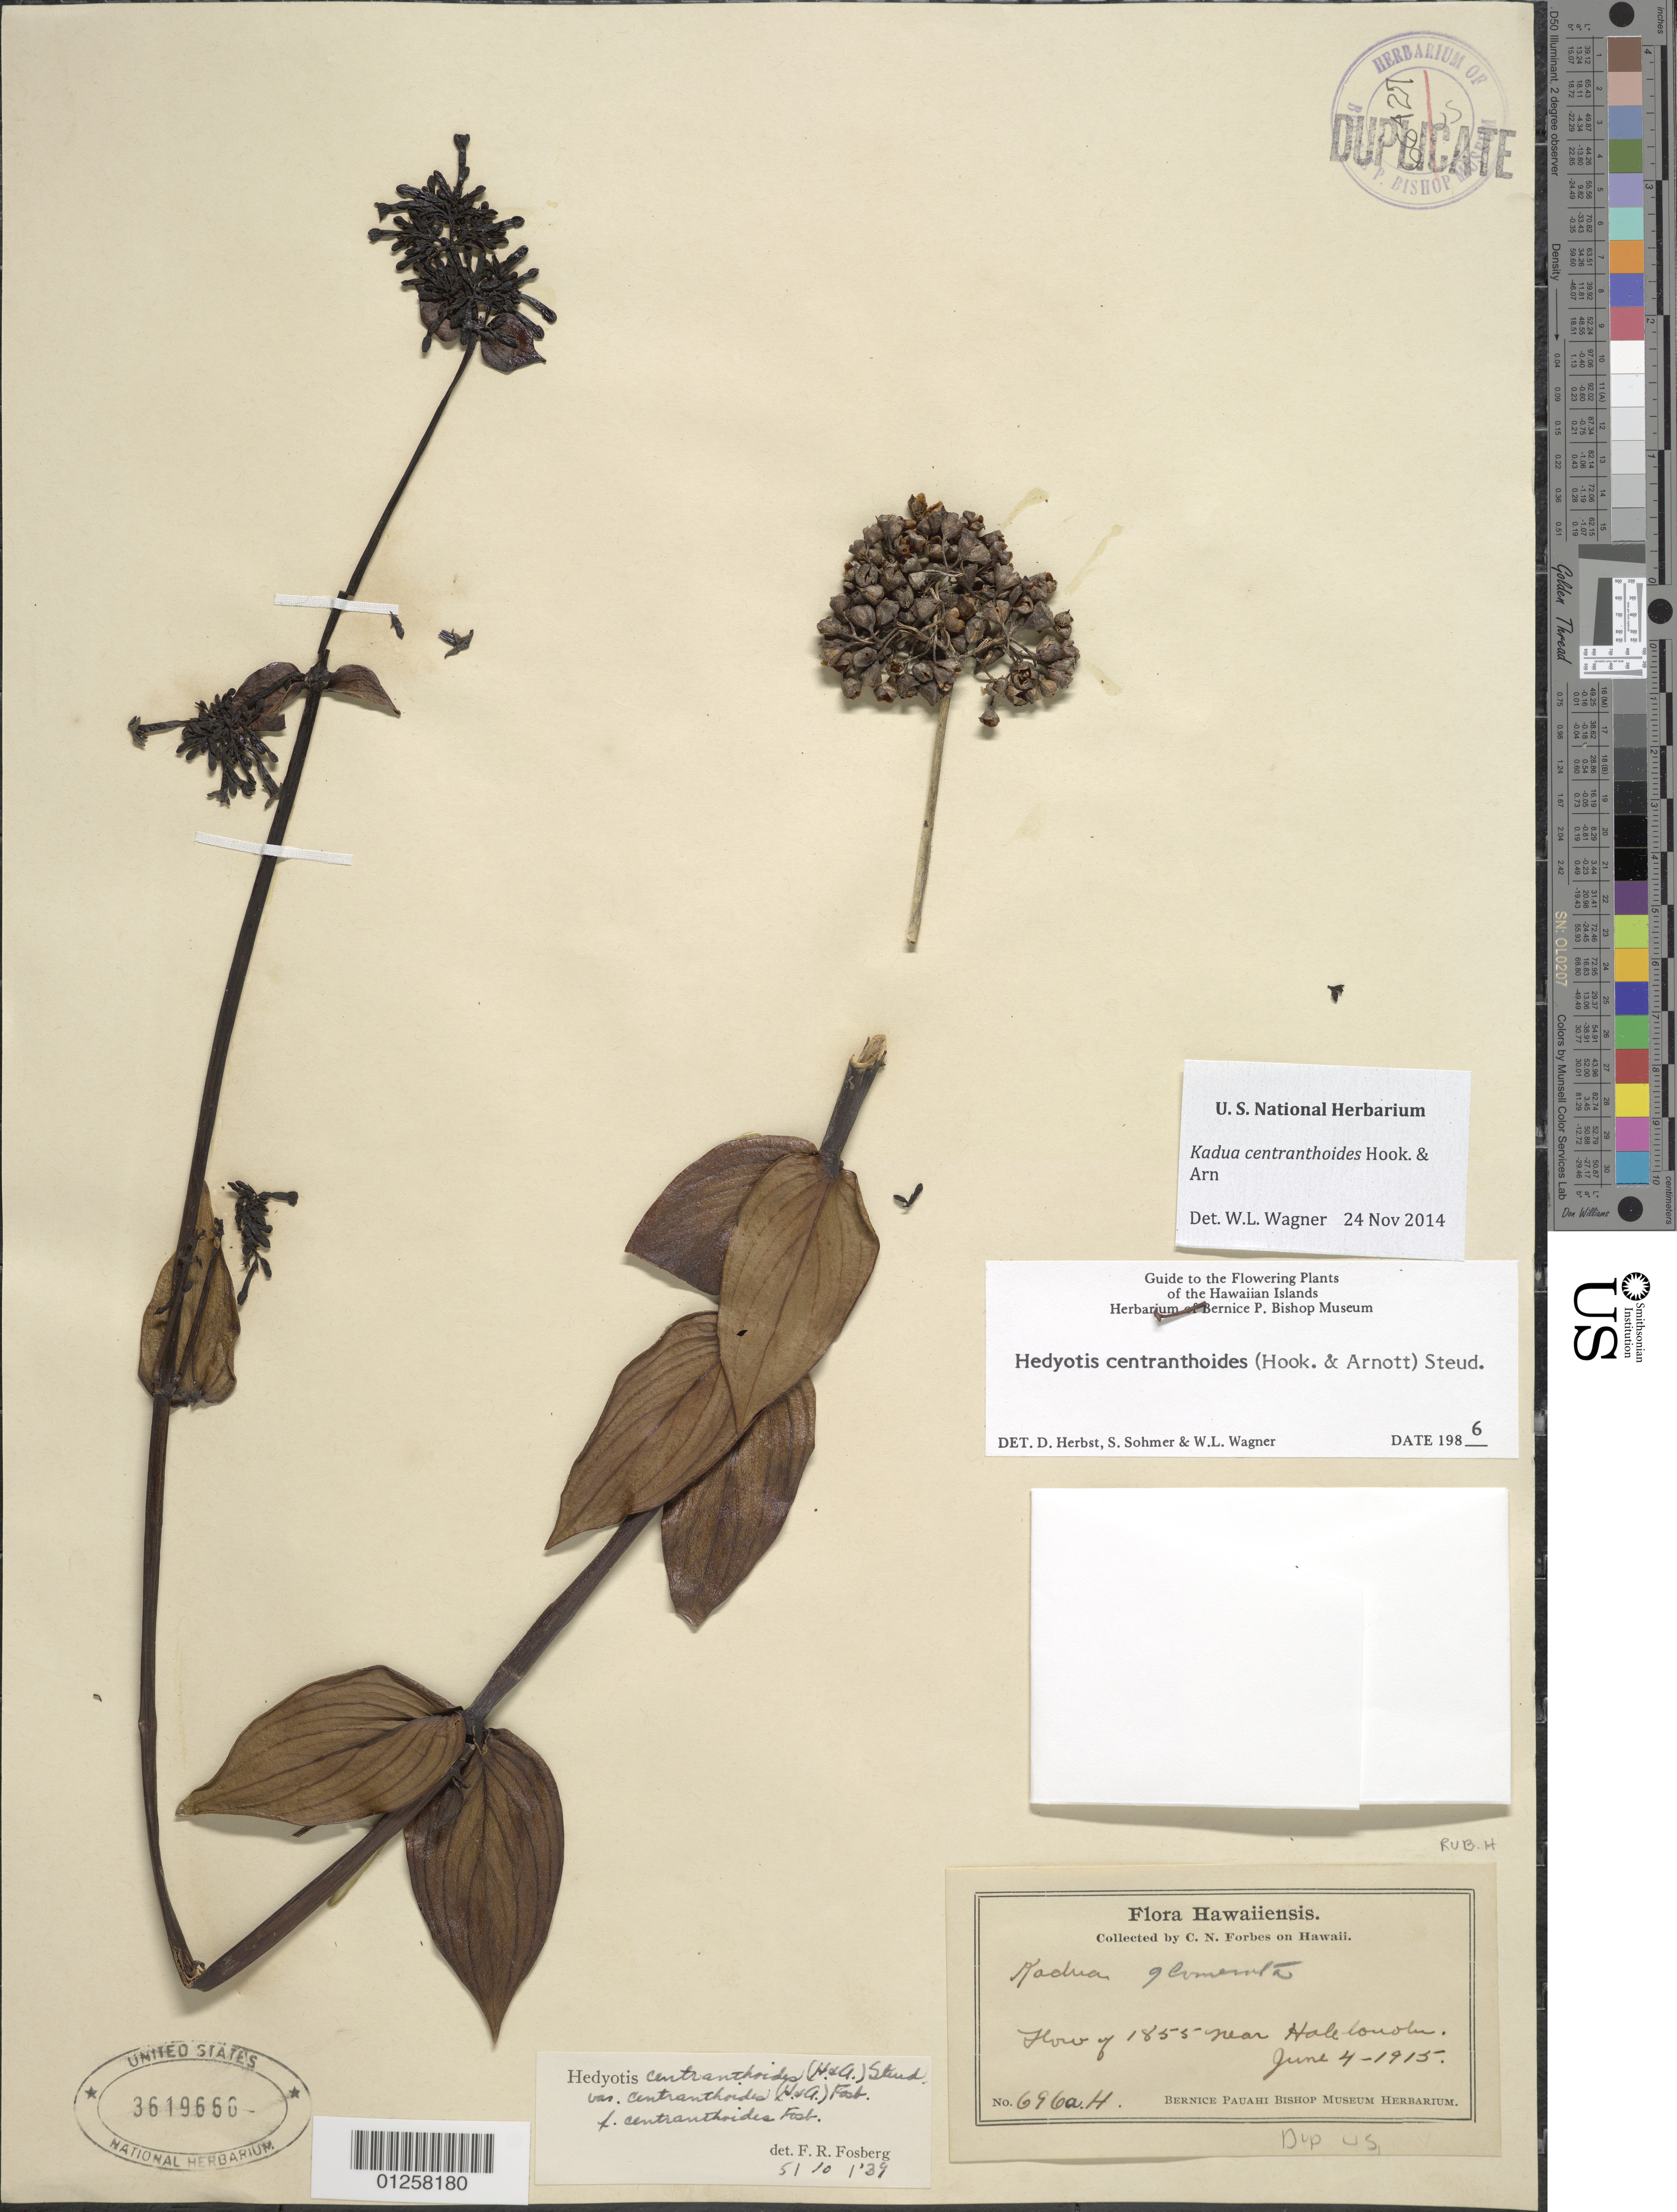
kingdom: Plantae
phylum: Tracheophyta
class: Magnoliopsida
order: Gentianales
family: Rubiaceae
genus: Kadua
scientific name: Kadua centranthoides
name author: Hook. & Arn.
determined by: Wagner, W. L., (BOT), Smithsonian Institution - National Museum of Natural History (UNITED STATES)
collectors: C. N. Forbes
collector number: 696 a.H.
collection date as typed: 4 Jun 1915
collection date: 1915-06-04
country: United States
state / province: Hawaii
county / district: Hawaii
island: Hawaii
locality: Lava flow of 1855 near Haleloulu.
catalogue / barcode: US 3619666